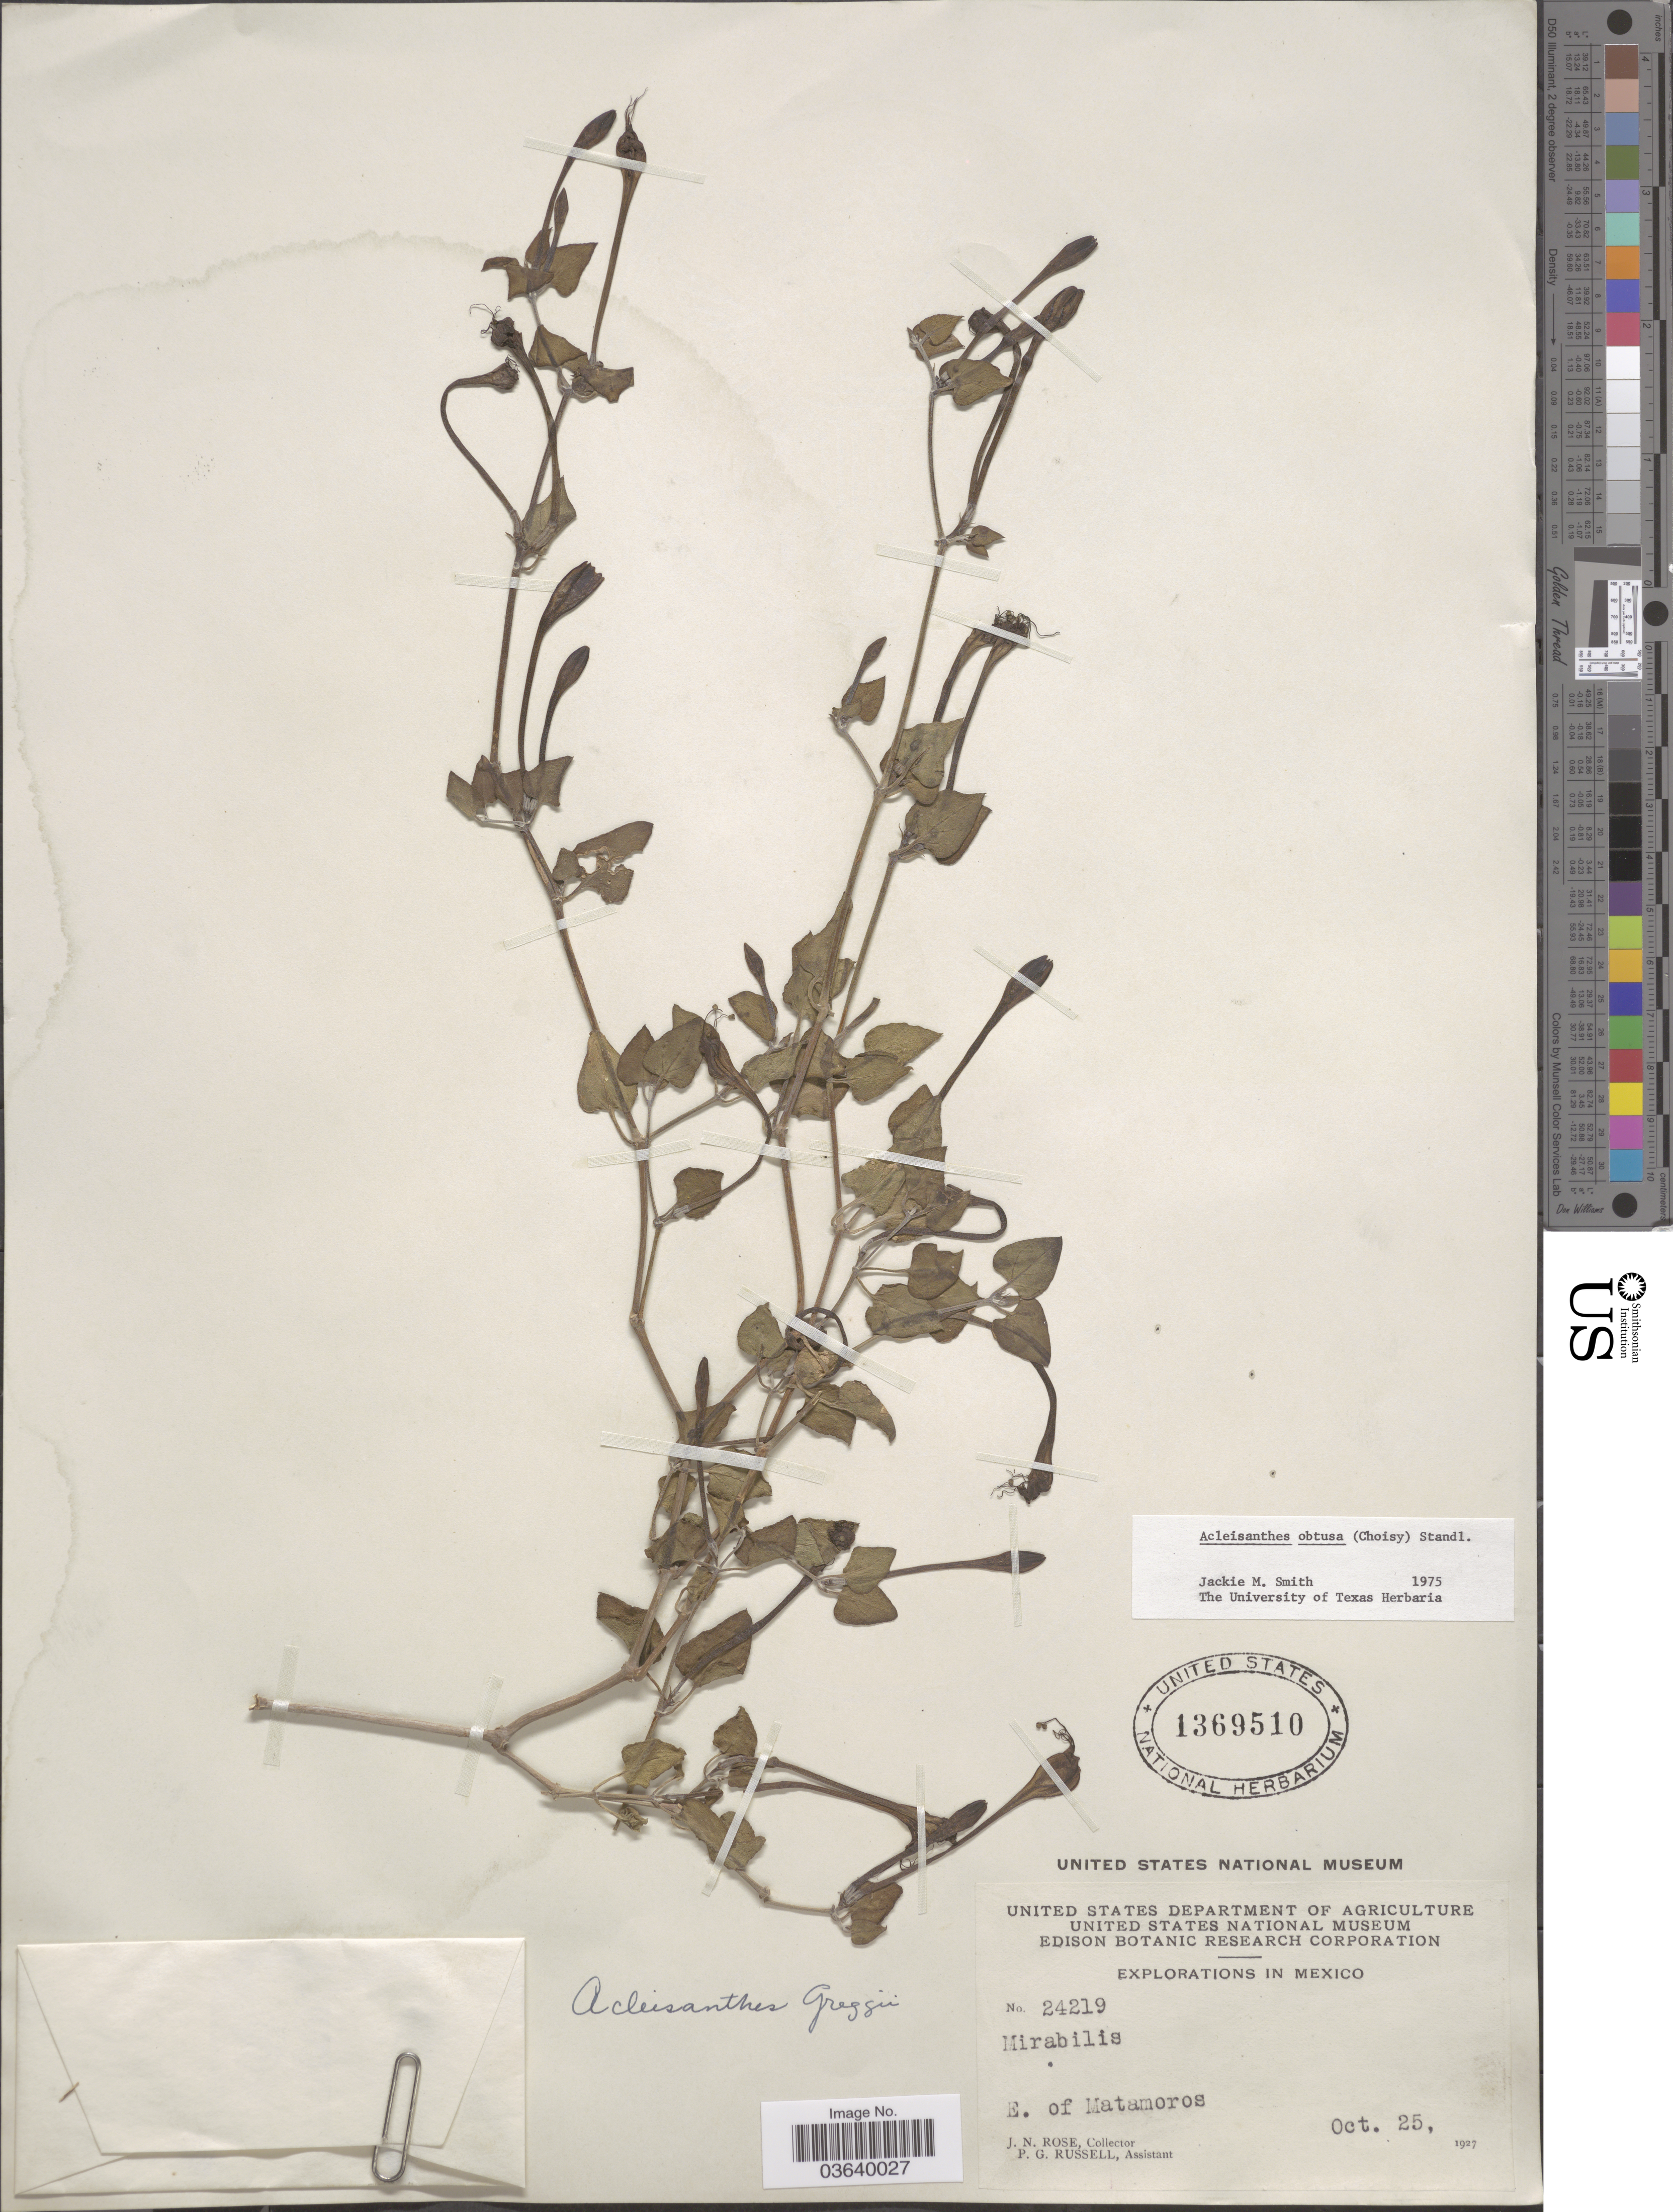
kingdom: Plantae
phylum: Tracheophyta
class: Magnoliopsida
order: Caryophyllales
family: Nyctaginaceae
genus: Acleisanthes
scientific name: Acleisanthes obtusa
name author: (Choisy) Standl.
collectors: J. N. Rose & P. G. Russell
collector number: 24219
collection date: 1927-10-25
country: Mexico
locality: E. of Matamoros.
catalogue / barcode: US 1369510